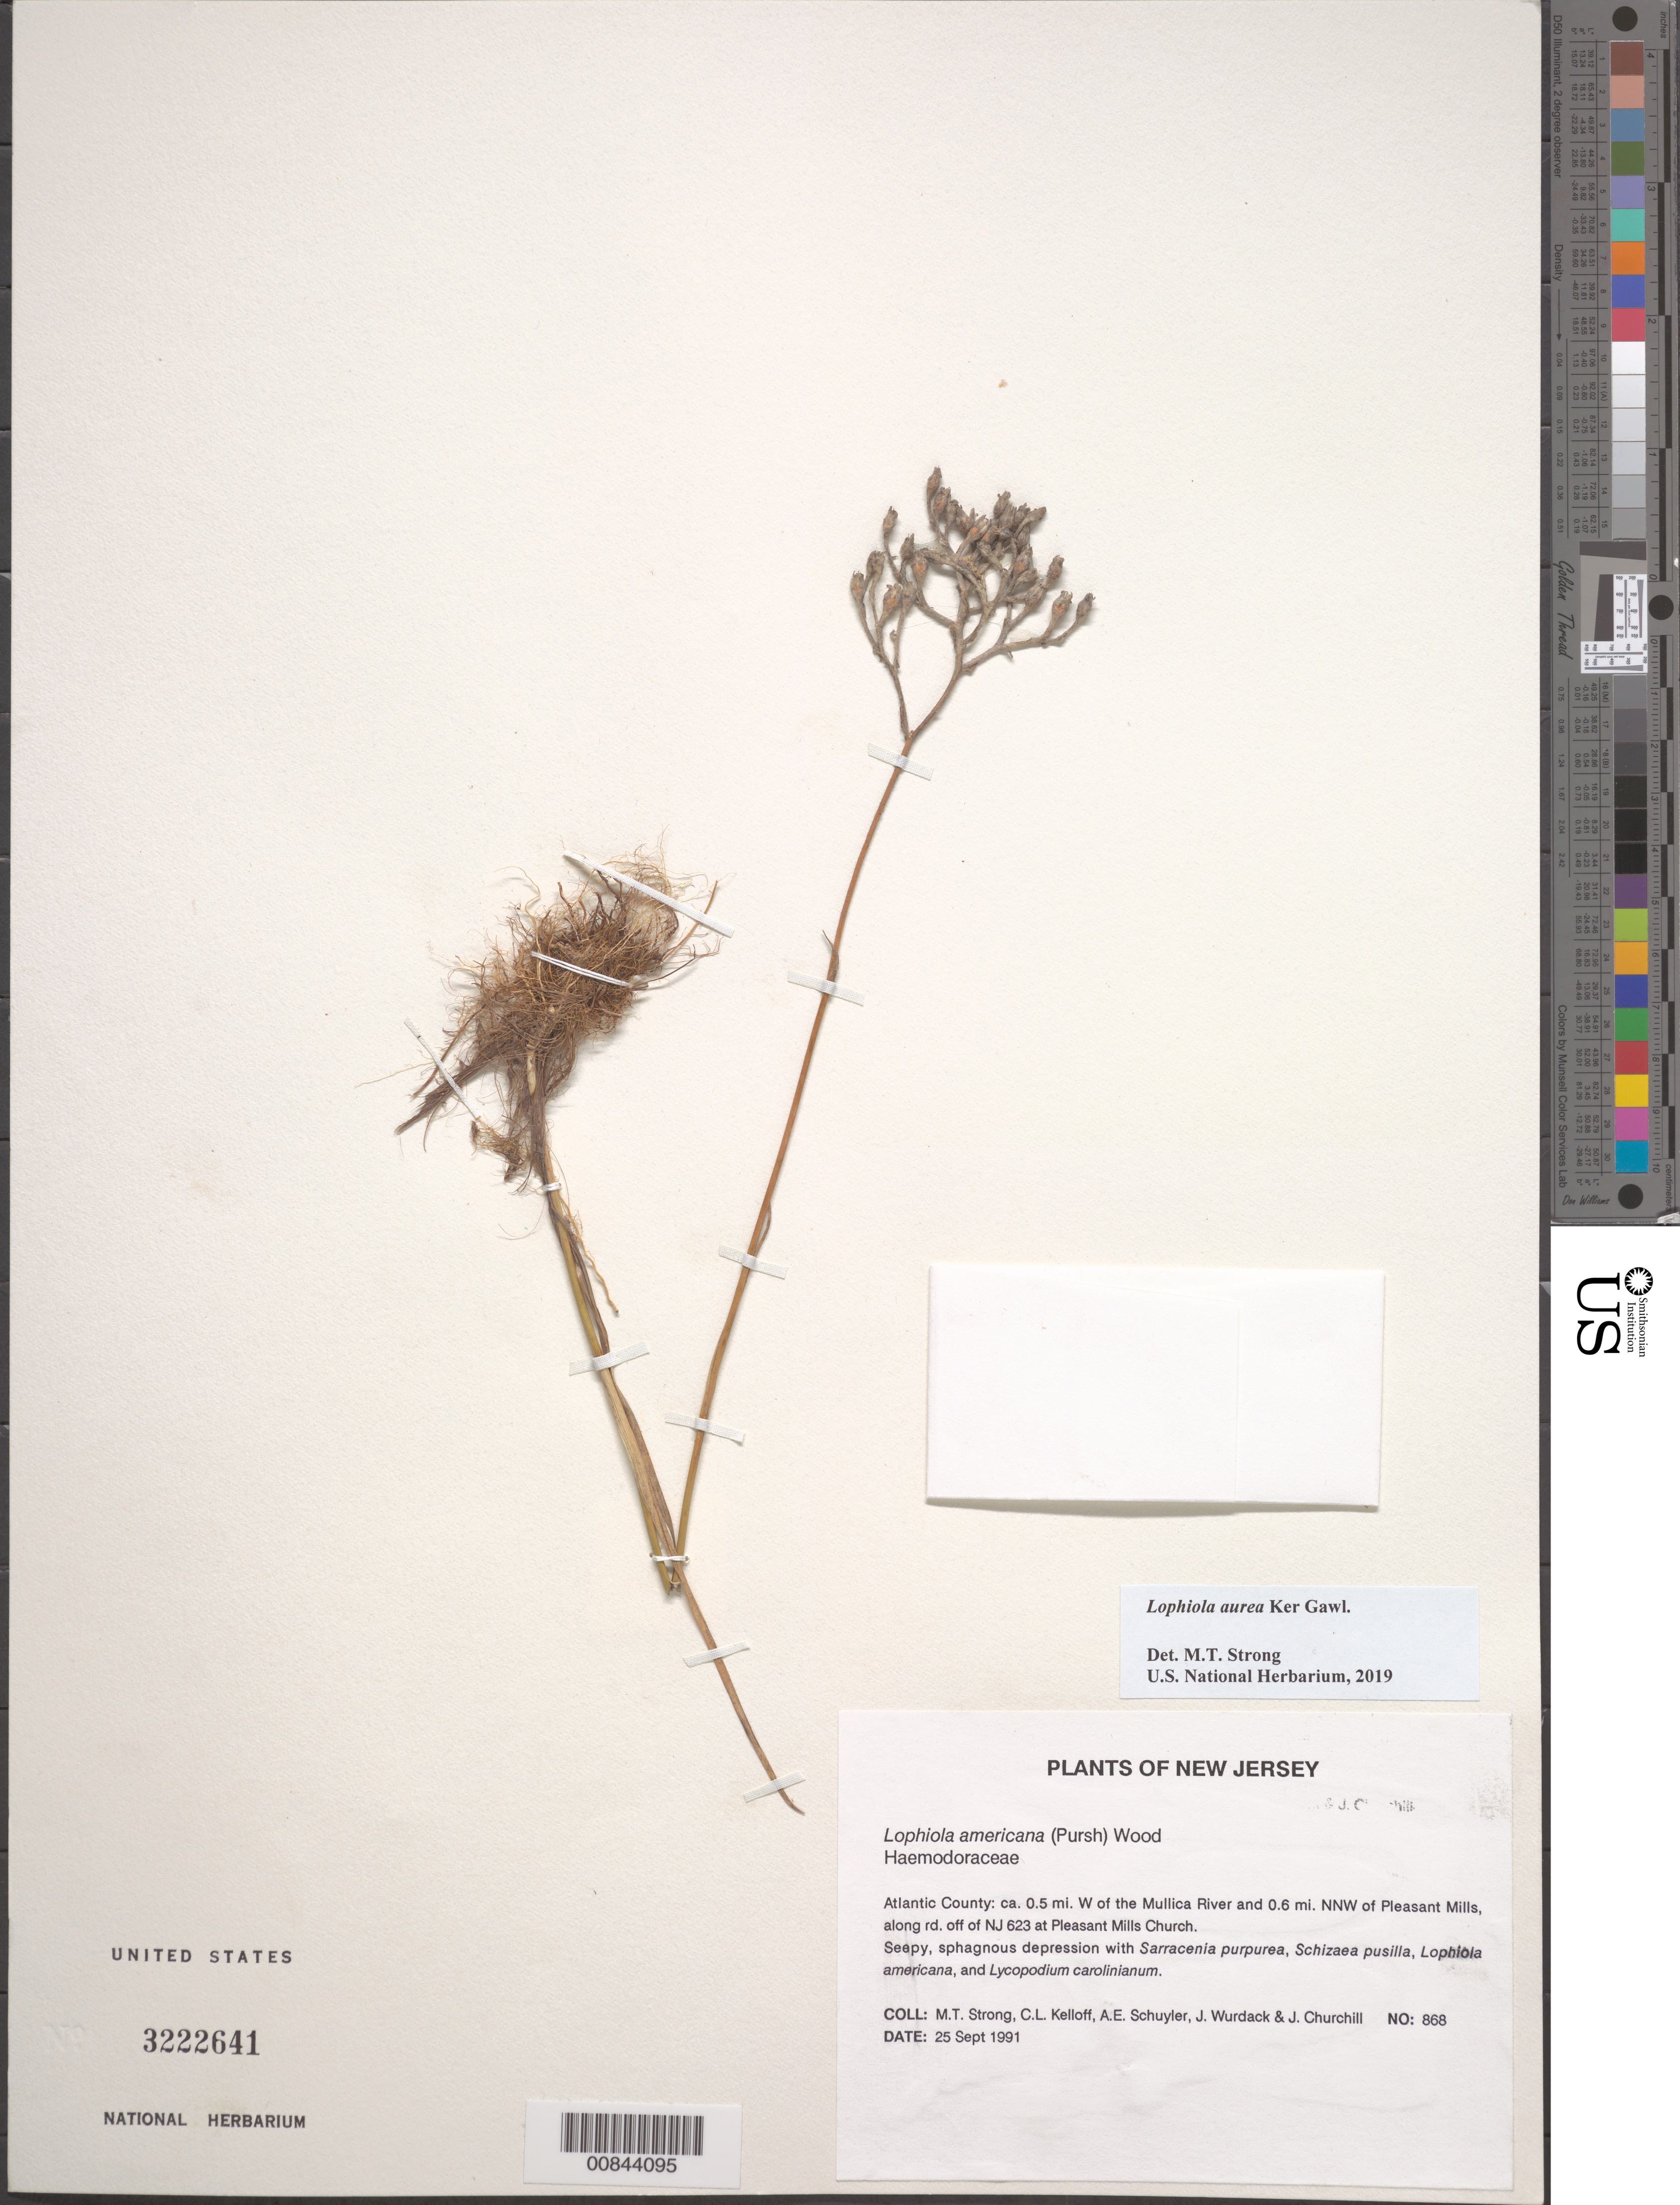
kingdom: Plantae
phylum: Tracheophyta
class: Liliopsida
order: Dioscoreales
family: Nartheciaceae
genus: Lophiola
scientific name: Lophiola aurea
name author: Ker Gawl.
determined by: Strong, Mark T., (BOT), Smithsonian Institution - National Museum of Natural History (UNITED STATES)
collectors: M. T. Strong et al.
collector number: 868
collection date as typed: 25 Sep 1991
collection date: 1991-09-25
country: United States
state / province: New Jersey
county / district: Atlantic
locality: W of Mullica River, NNW of Pleasant Mills, along rd off of NJ 623 at Pleasant Mills Church.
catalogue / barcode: US 3222641